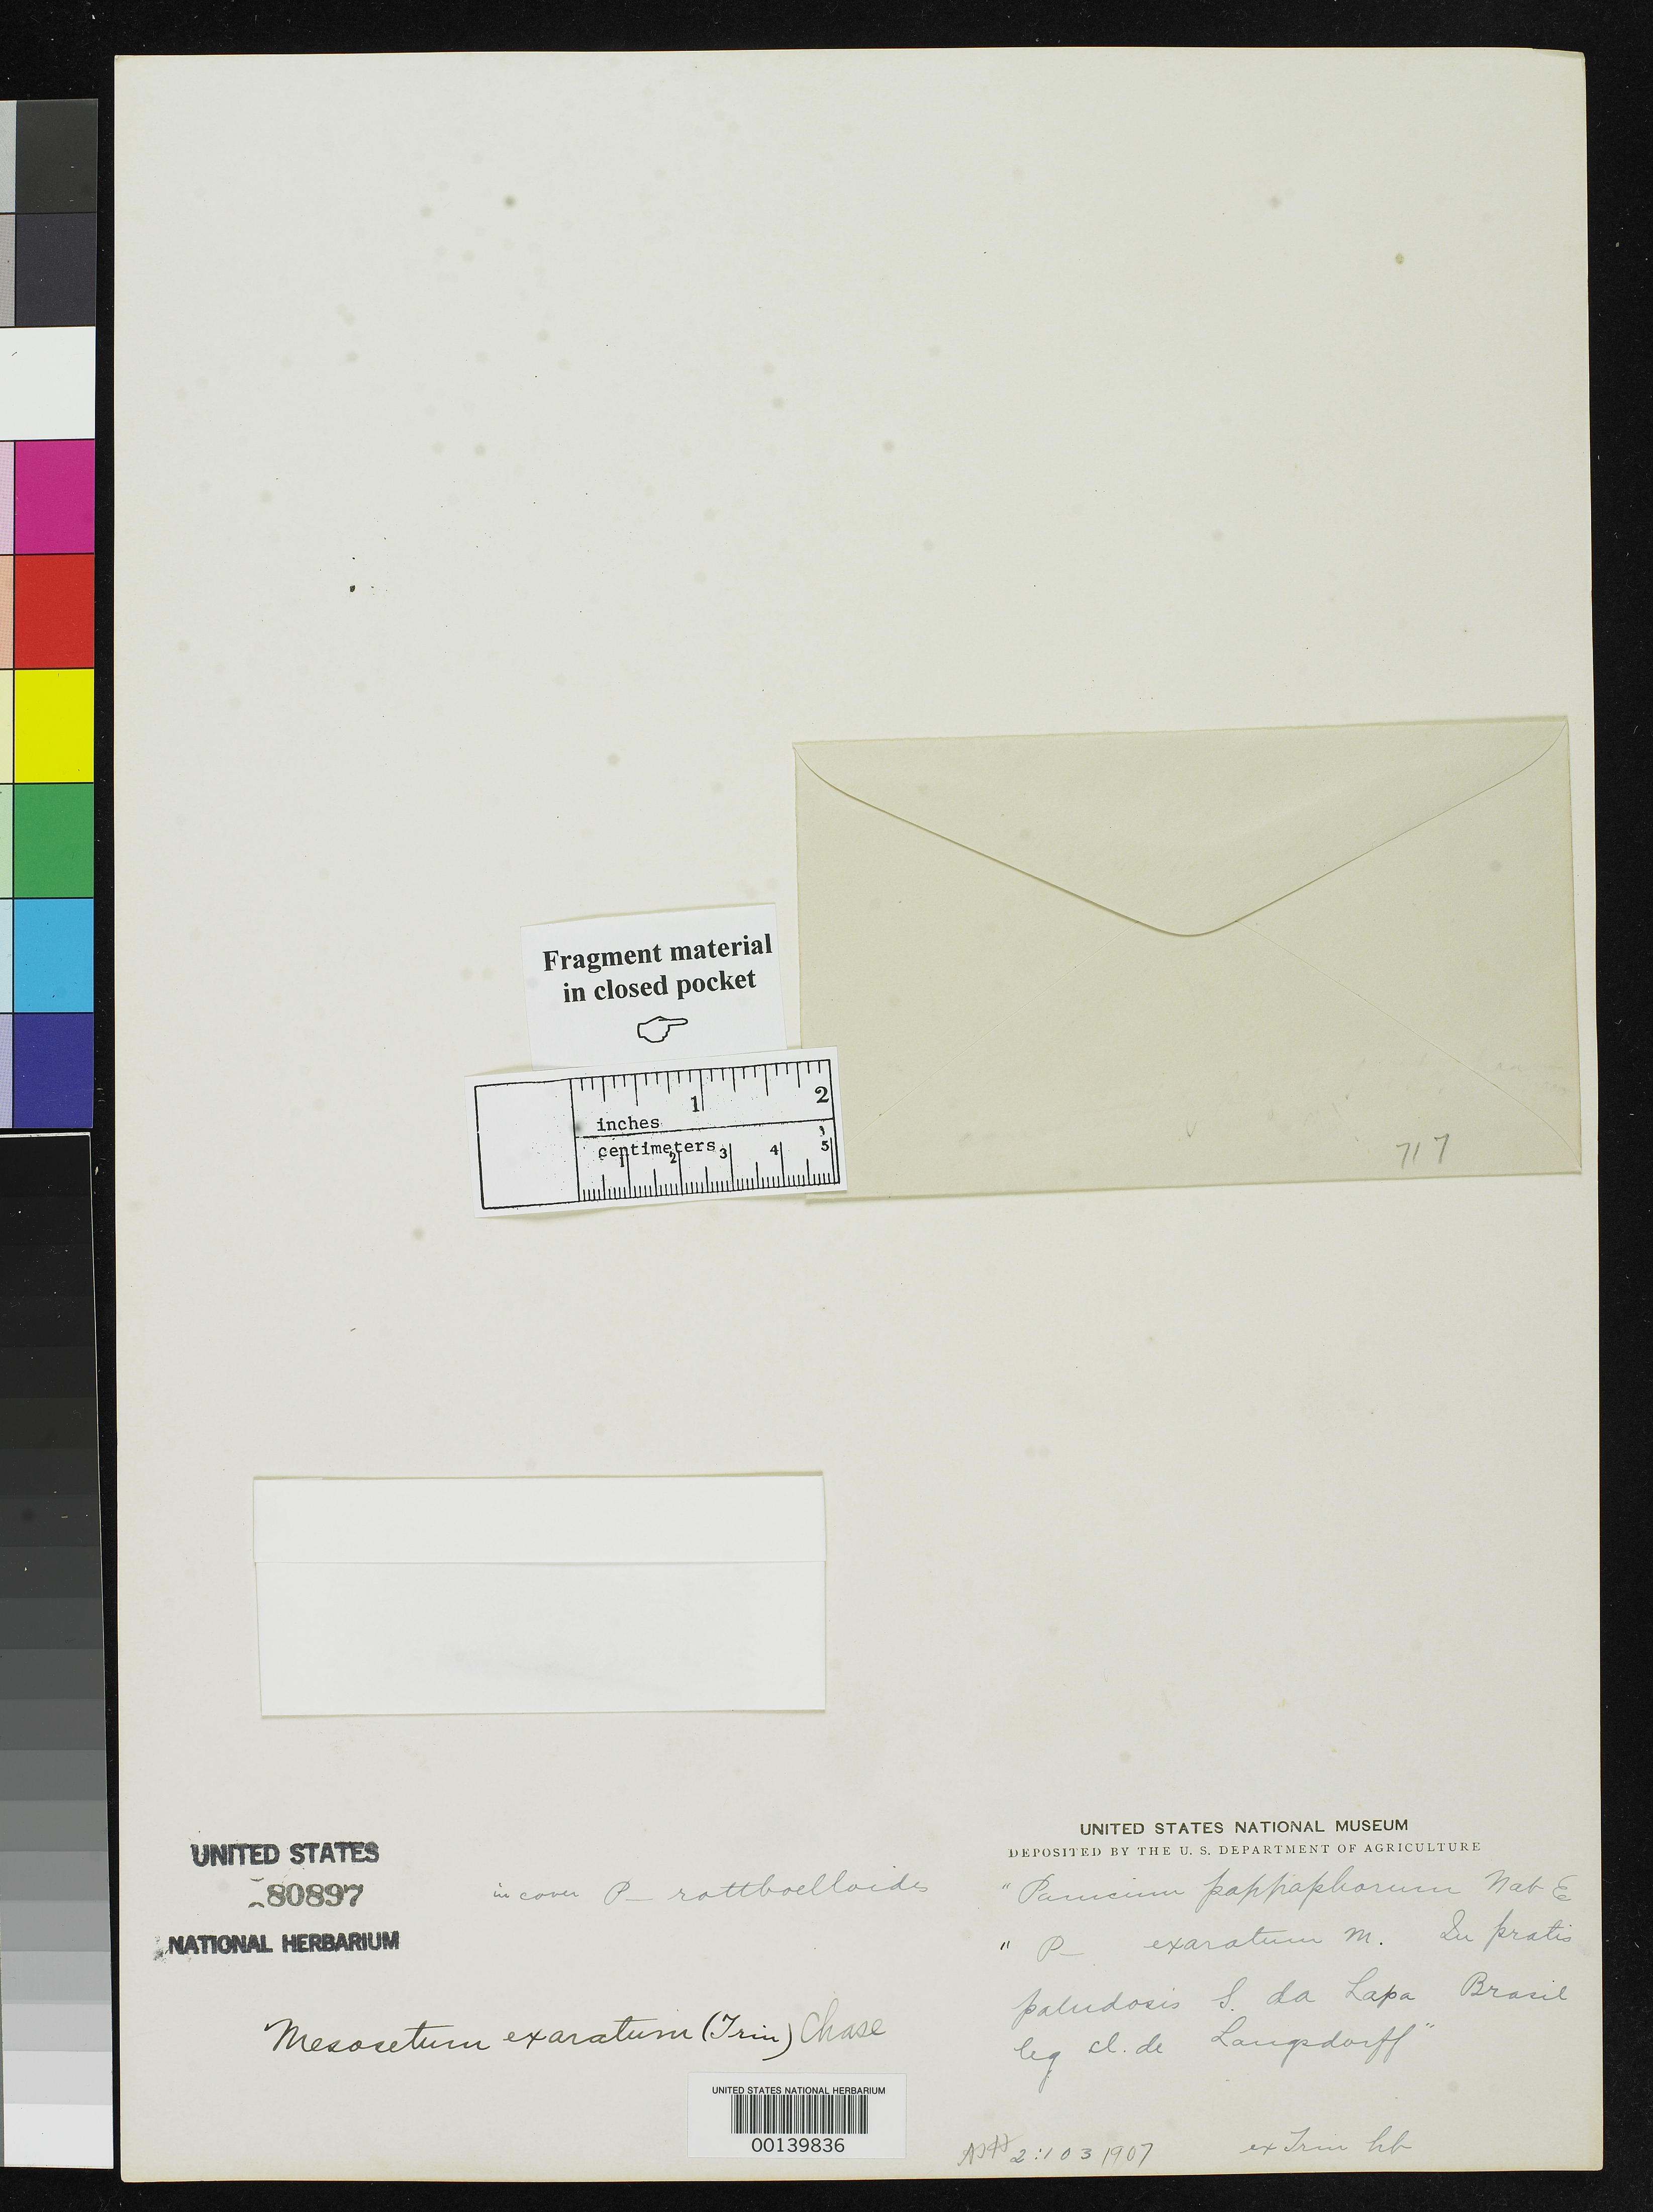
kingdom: Plantae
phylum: Tracheophyta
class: Liliopsida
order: Poales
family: Poaceae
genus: Panicum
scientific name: Panicum pappophorum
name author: Nees in Mart.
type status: Type Fragment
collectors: G. H. von Langsdorff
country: Brazil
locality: Piauhiensis.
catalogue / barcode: US 80897